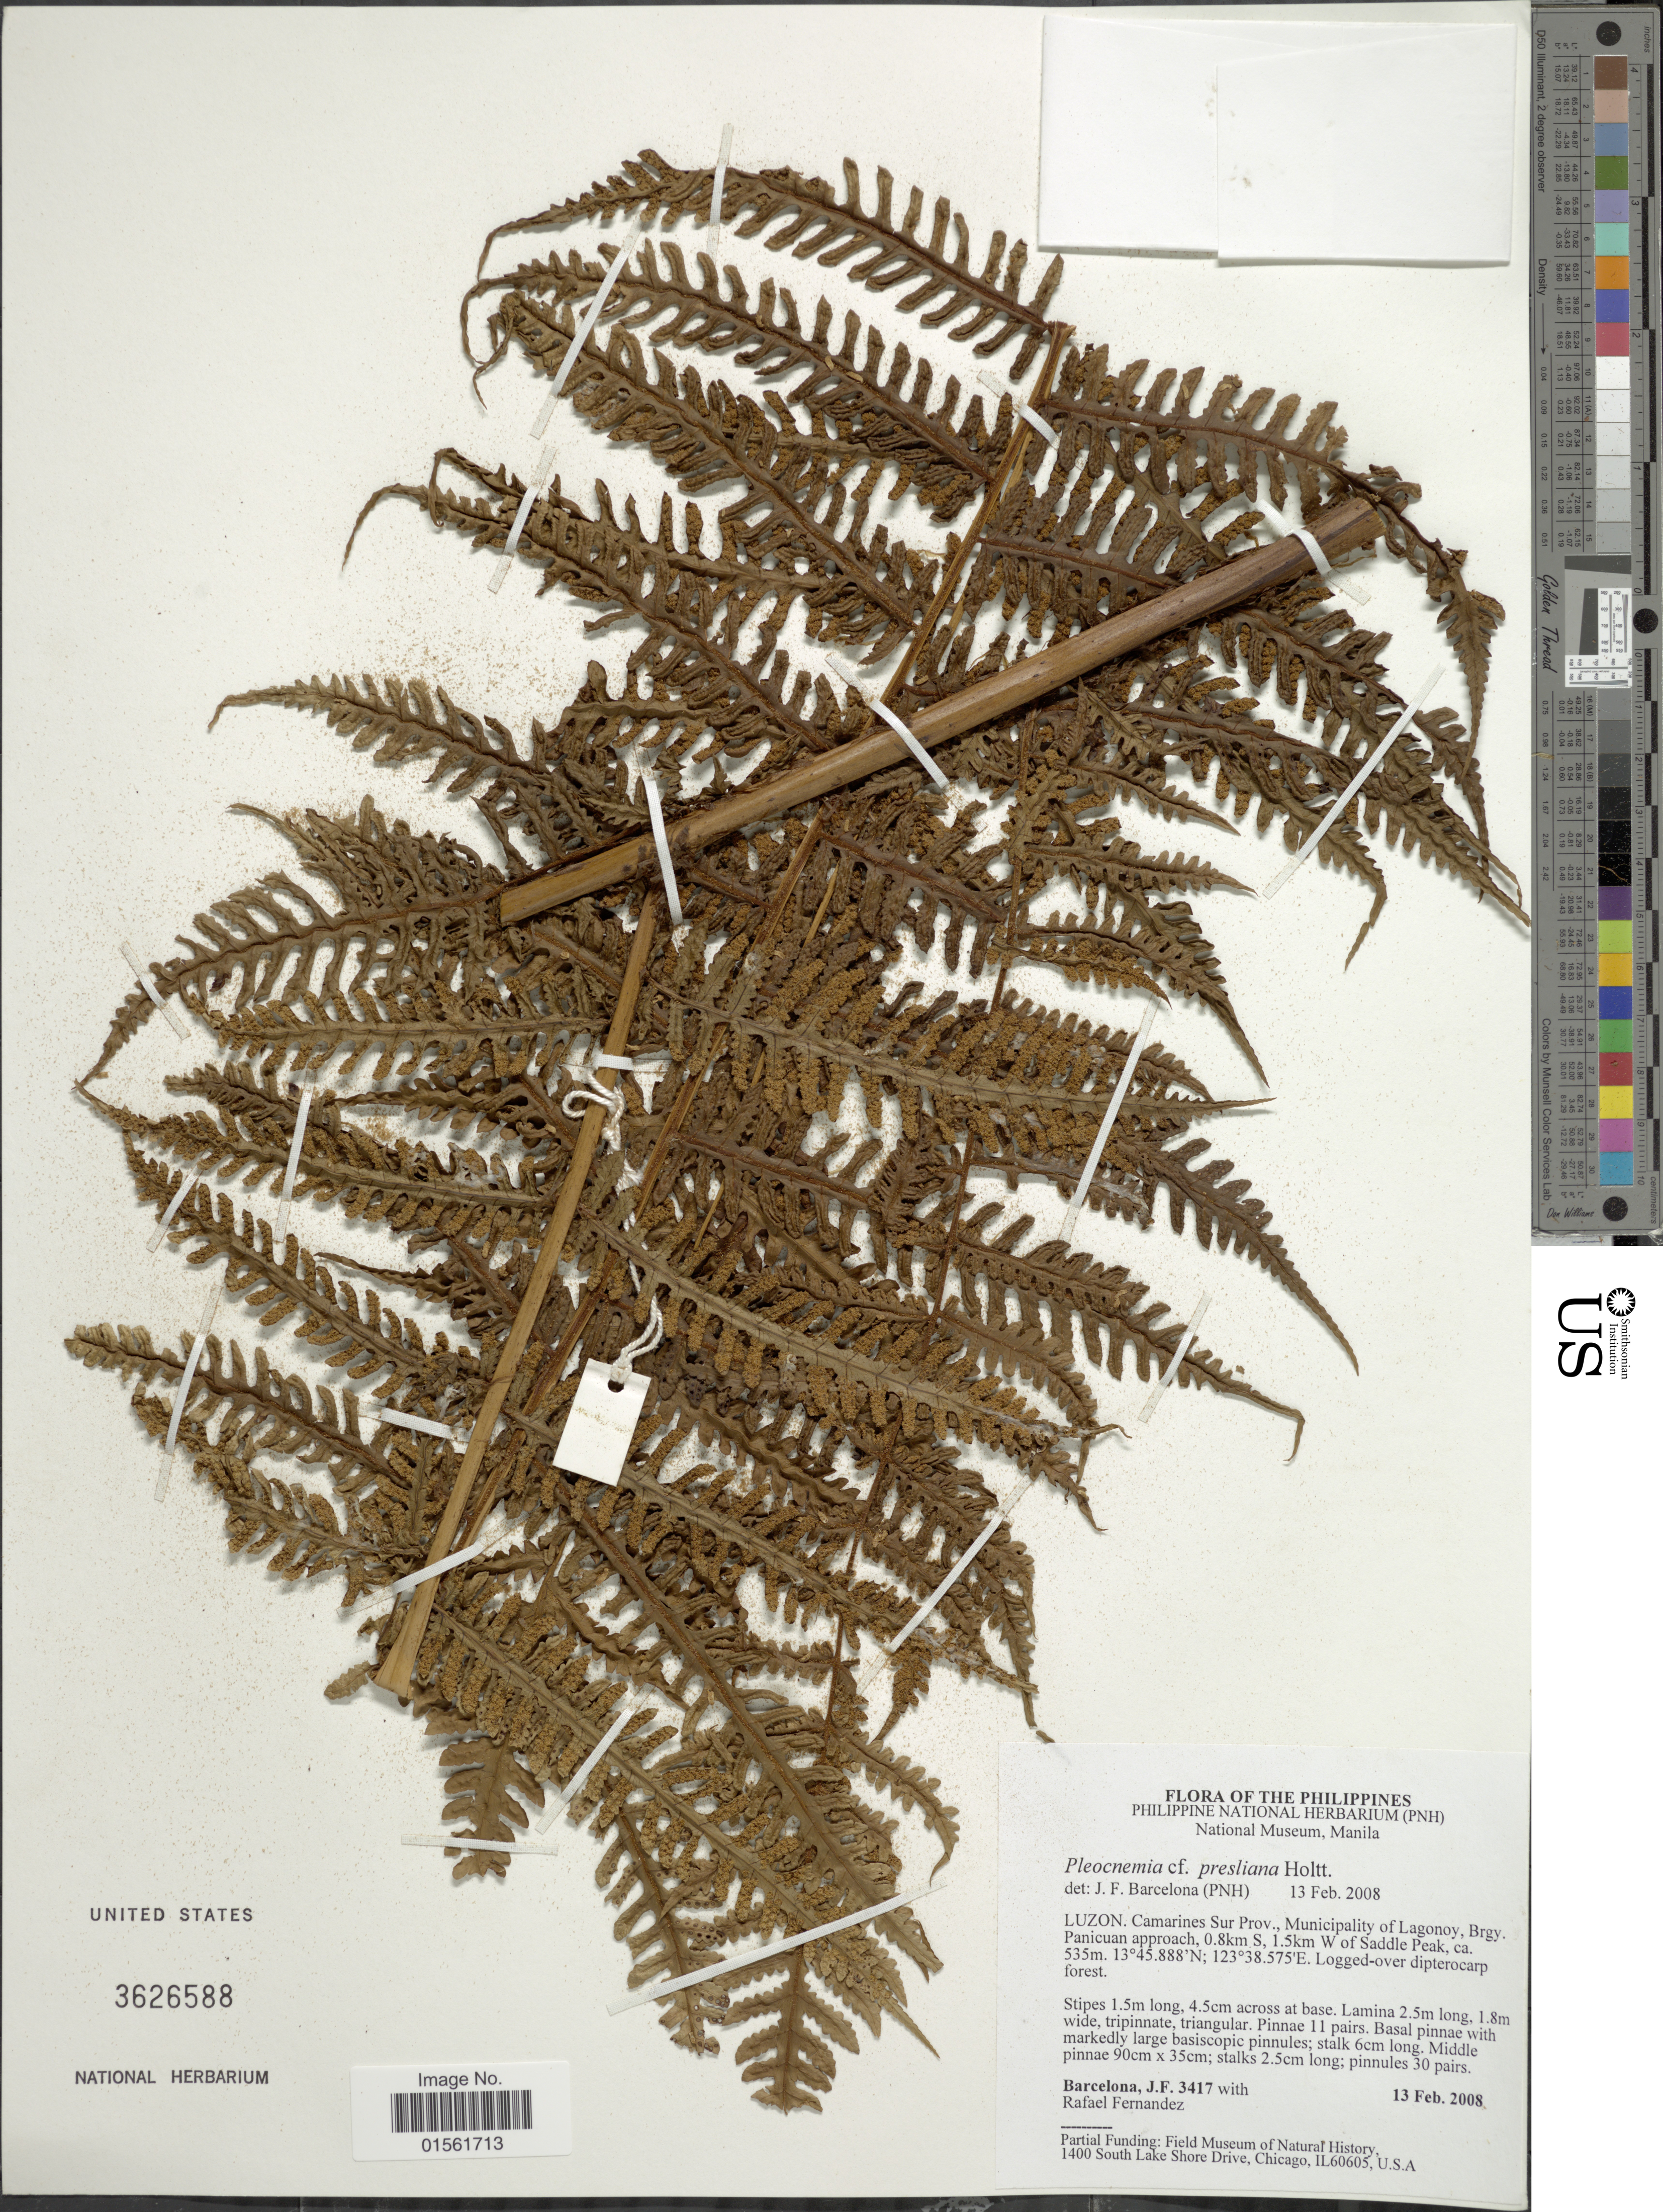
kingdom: Plantae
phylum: Tracheophyta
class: Polypodiopsida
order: Polypodiales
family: Dryopteridaceae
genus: Pleocnemia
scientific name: Pleocnemia presliana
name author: Holttum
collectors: J. F. Barcelona & R. Fernandez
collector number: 3417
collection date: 2008-02-13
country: Philippines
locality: Luzon, Camarines Sur Prov., Municipality of Lagonoy, Brgy Panicuan approach, 0.8km S,1.5km W of Saddle Peak, ca.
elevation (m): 535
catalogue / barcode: US 3626588